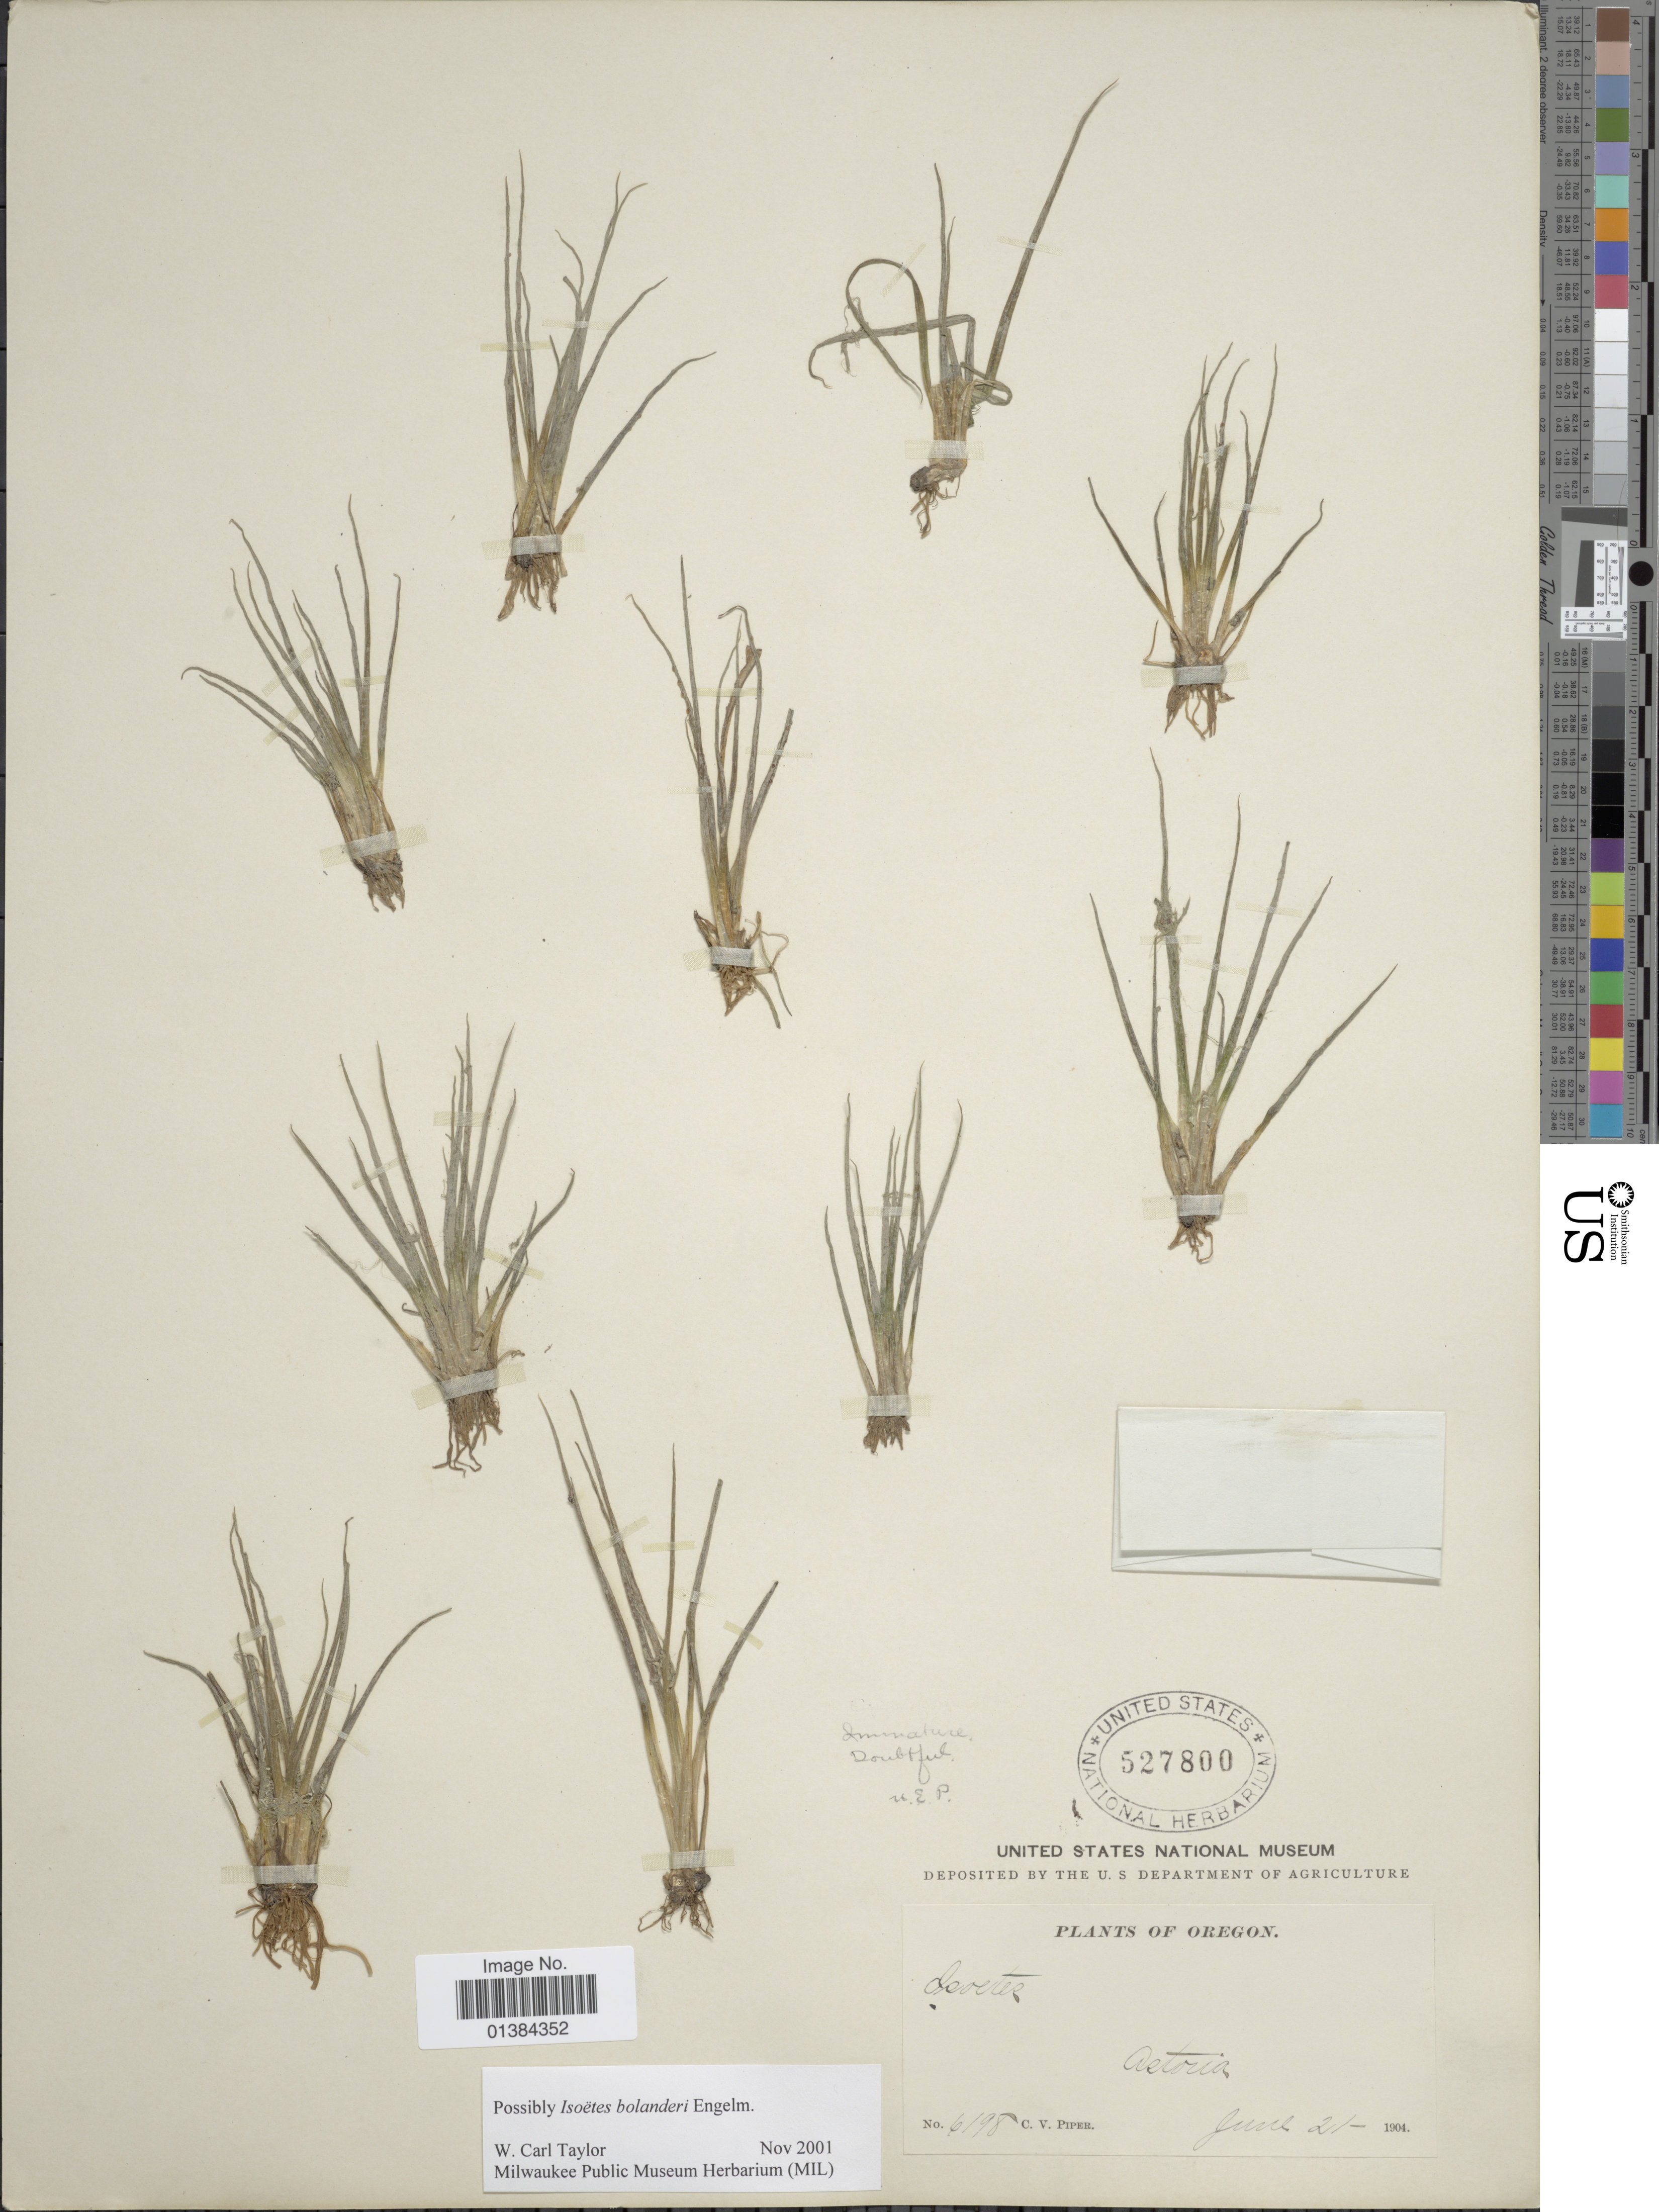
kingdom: Plantae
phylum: Tracheophyta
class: Lycopodiopsida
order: Isoetales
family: Isoetaceae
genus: Isoetes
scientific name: Isoetes bolanderi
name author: Engelm.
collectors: C. V. Piper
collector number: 6198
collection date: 1904-06-21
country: United States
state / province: Oregon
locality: Astoria.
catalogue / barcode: US 527800